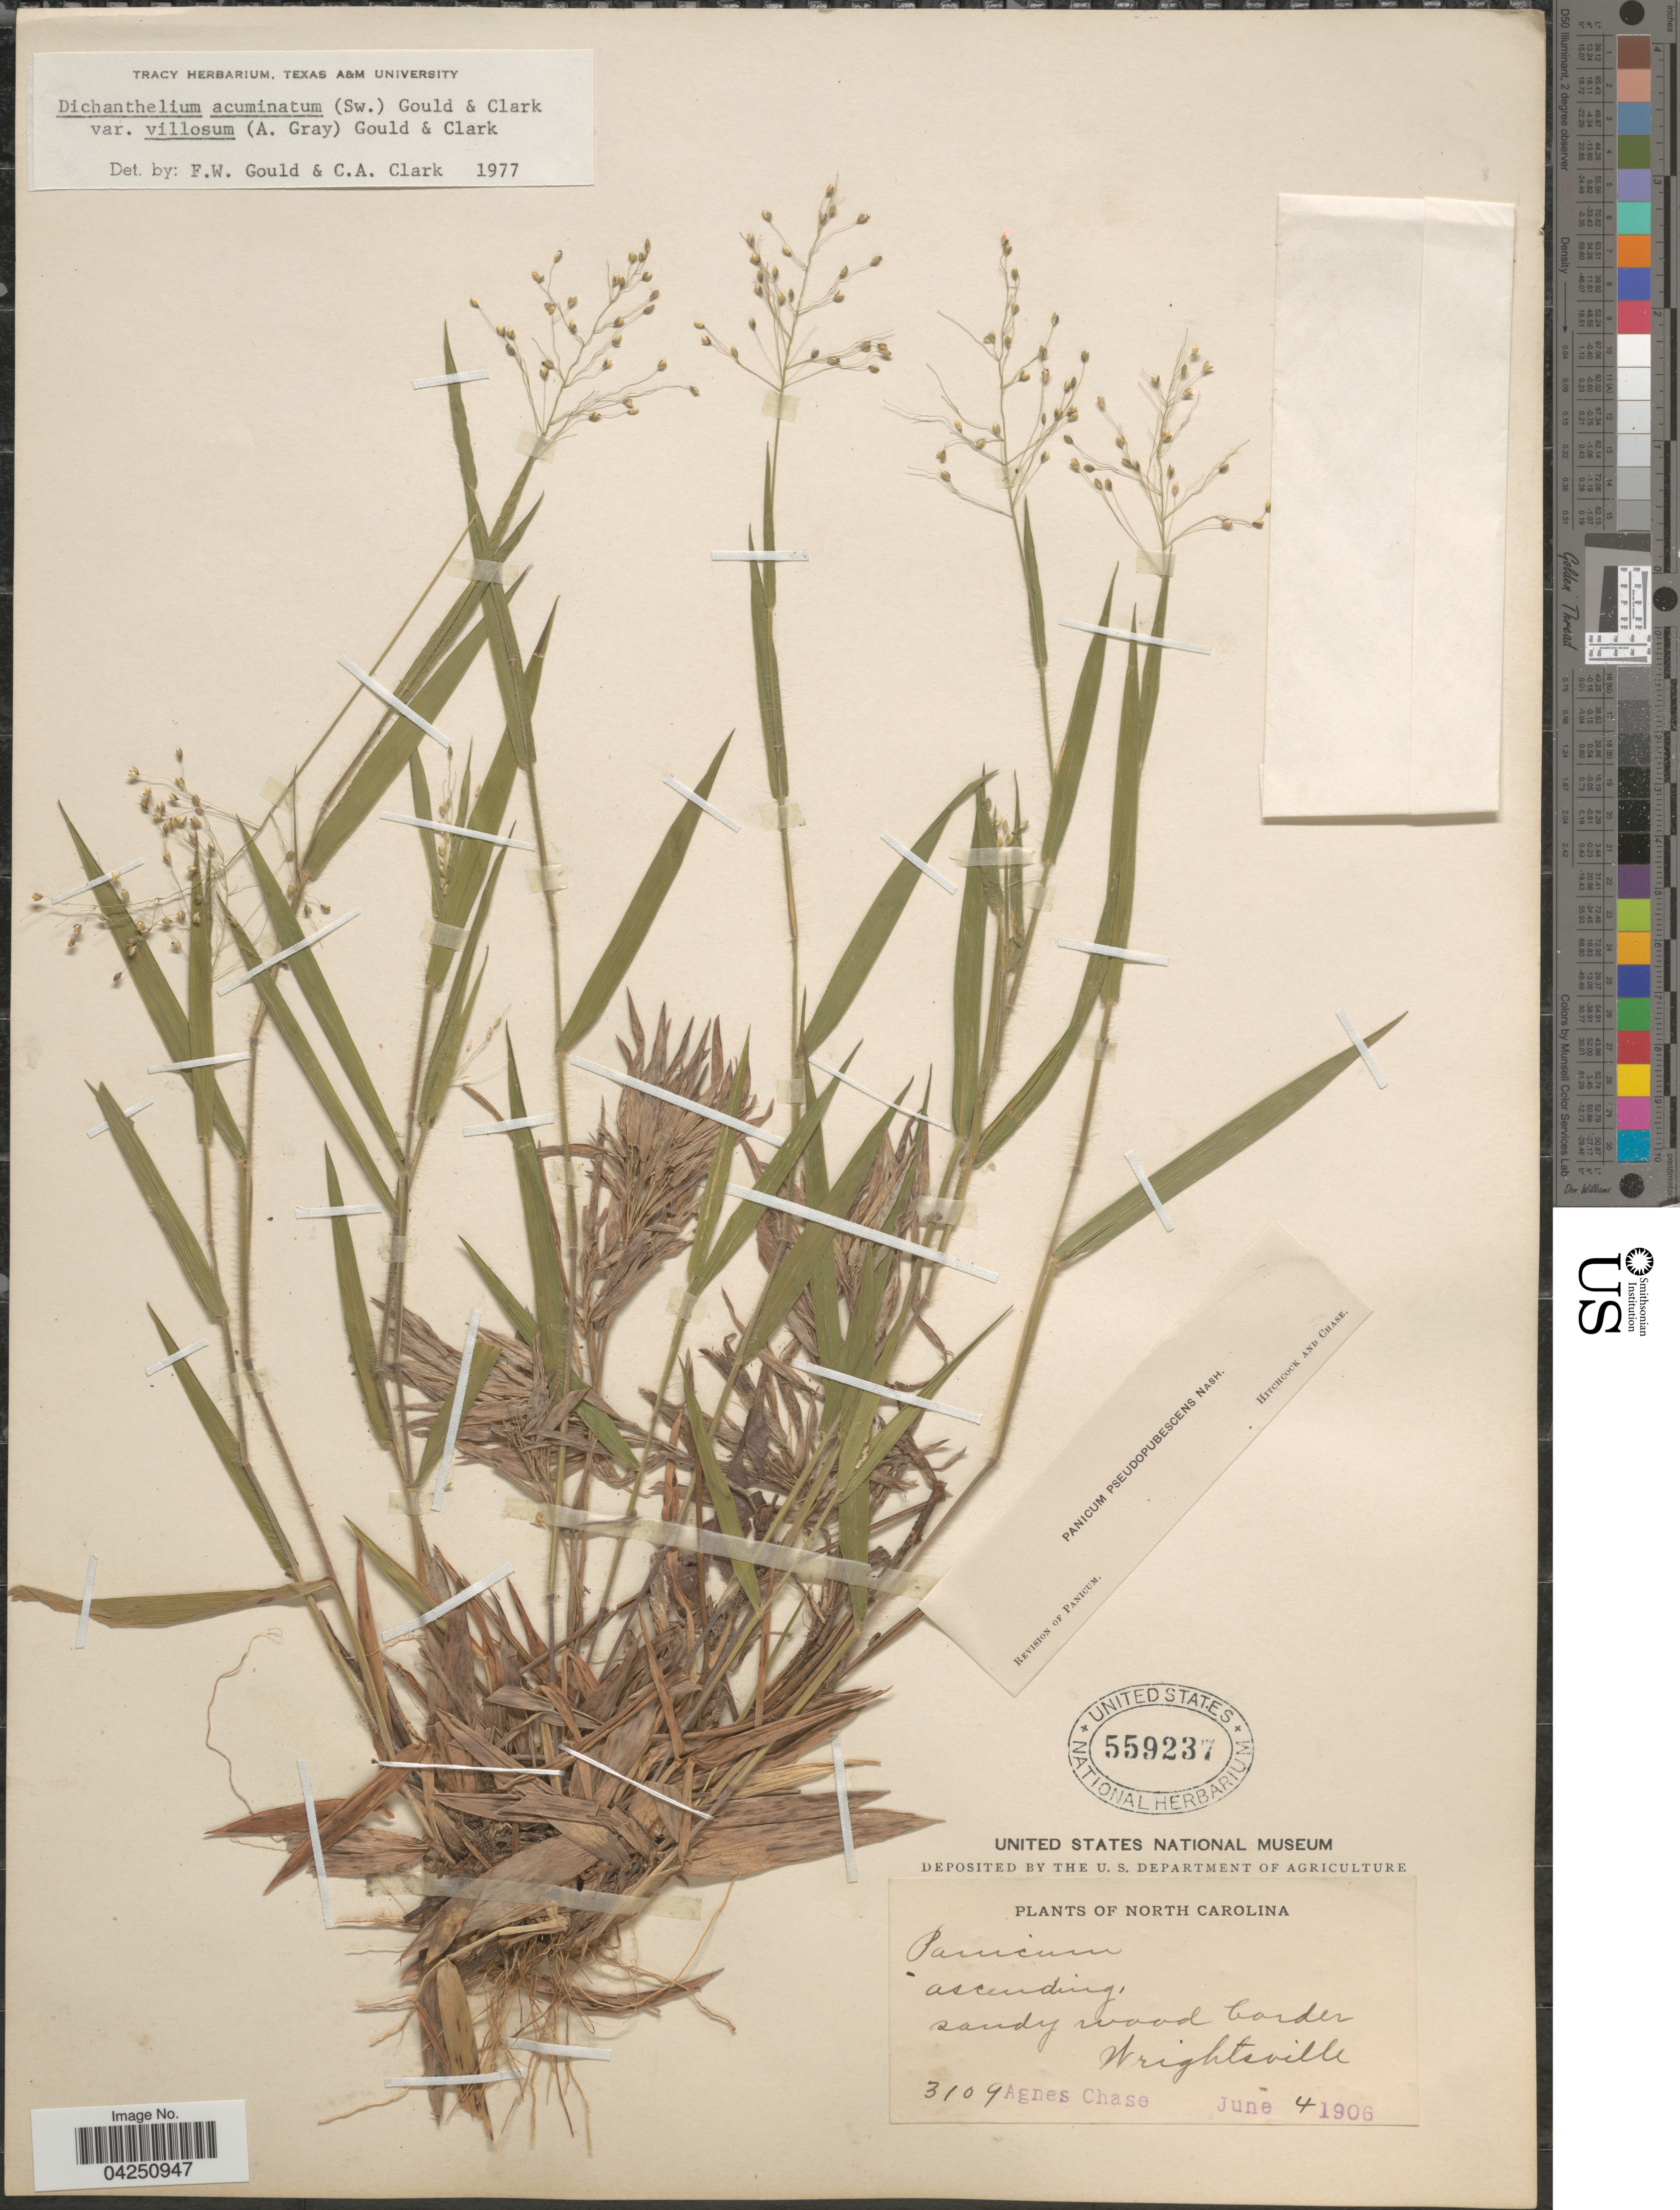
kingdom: Plantae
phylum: Tracheophyta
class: Liliopsida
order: Poales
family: Poaceae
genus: Dichanthelium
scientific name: Dichanthelium acuminatum var. acuminatum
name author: (Sw.) Gould & C.A. Clark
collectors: A. Chase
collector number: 3109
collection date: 1906-06-04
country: United States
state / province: North Carolina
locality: Ascending, sandy wood border. Wrightsville.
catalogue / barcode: US 559237